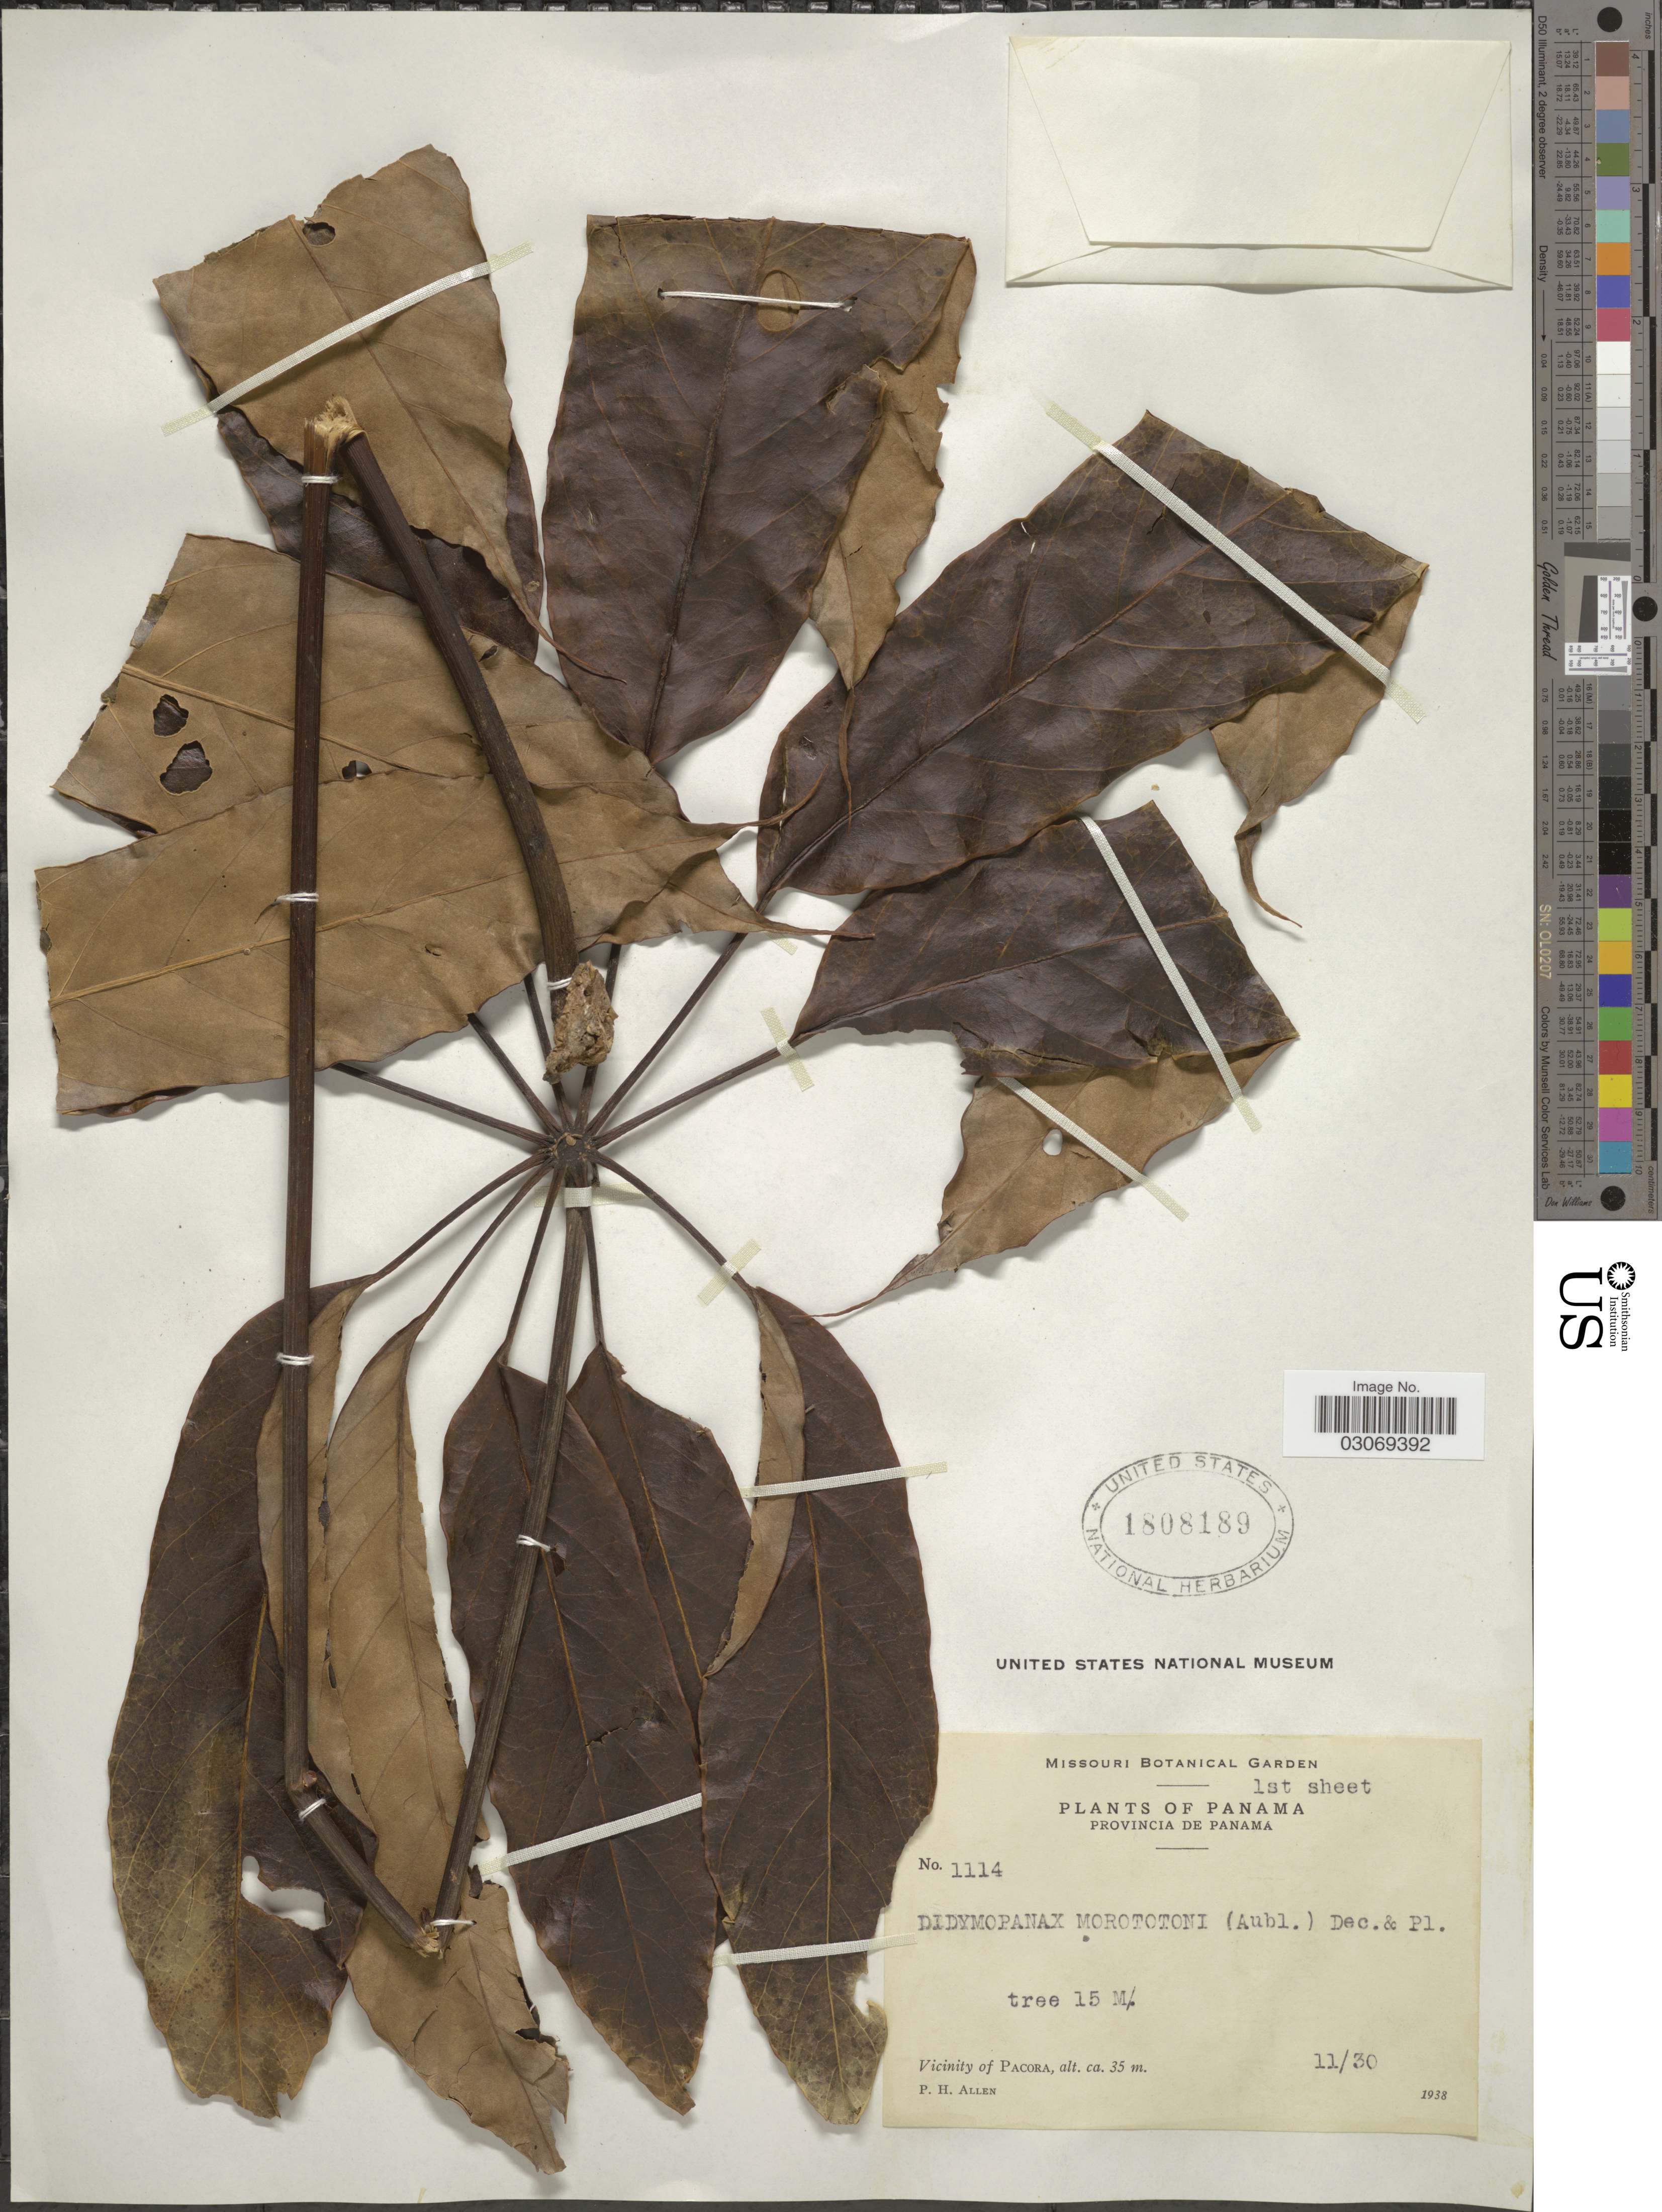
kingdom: Plantae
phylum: Tracheophyta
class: Magnoliopsida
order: Apiales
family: Araliaceae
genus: Schefflera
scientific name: Schefflera morototoni (Aubl.) Maguire, Steyerm. & Frodin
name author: (Aubl.) Maguire et al.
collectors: P. H. Allen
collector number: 1114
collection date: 1938-11-30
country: Panama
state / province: Panamá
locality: Provincia de Panamá. Vicinity of Pacora.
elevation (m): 35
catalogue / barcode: US 1808189